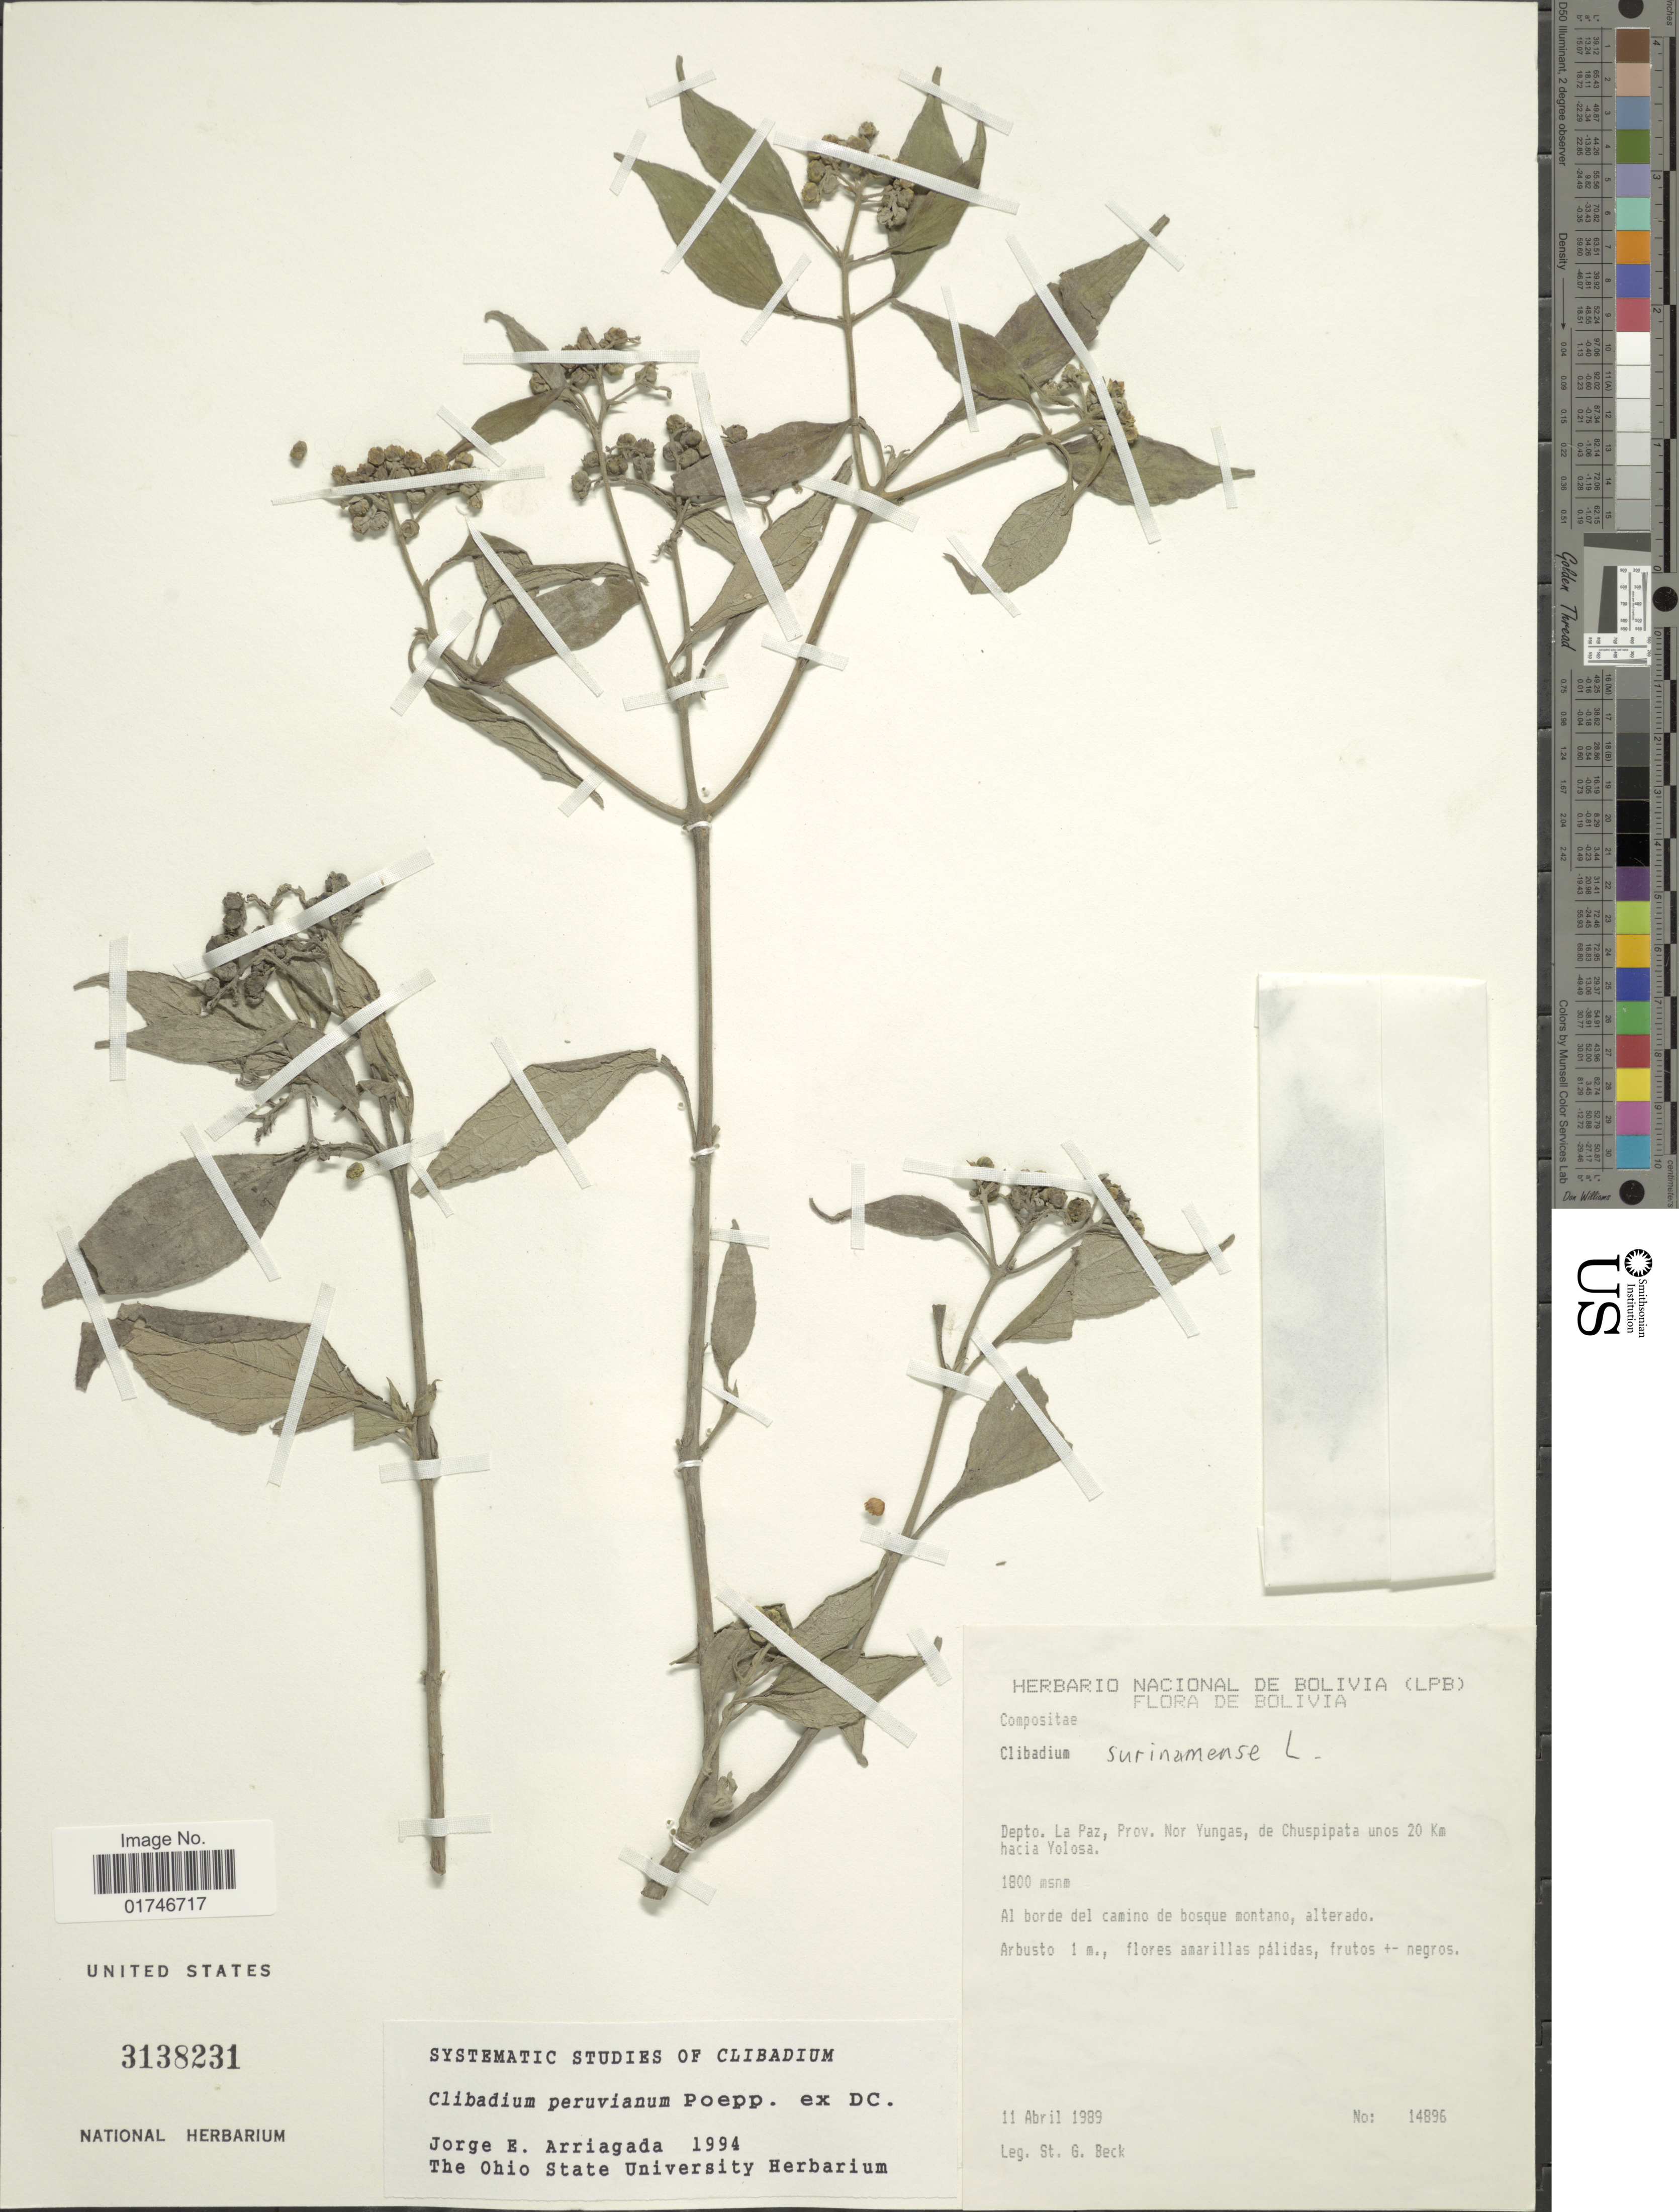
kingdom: Plantae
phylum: Tracheophyta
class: Magnoliopsida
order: Asterales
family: Asteraceae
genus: Clibadium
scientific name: Clibadium peruvianum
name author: Poepp.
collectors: S. G. Beck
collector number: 14896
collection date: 1989-04-11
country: Bolivia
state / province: La Paz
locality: Depto. La Paz, Nor Yungas, de Chuspipata unos 20 Km hacia Yolosa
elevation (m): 1800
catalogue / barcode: US 3138231